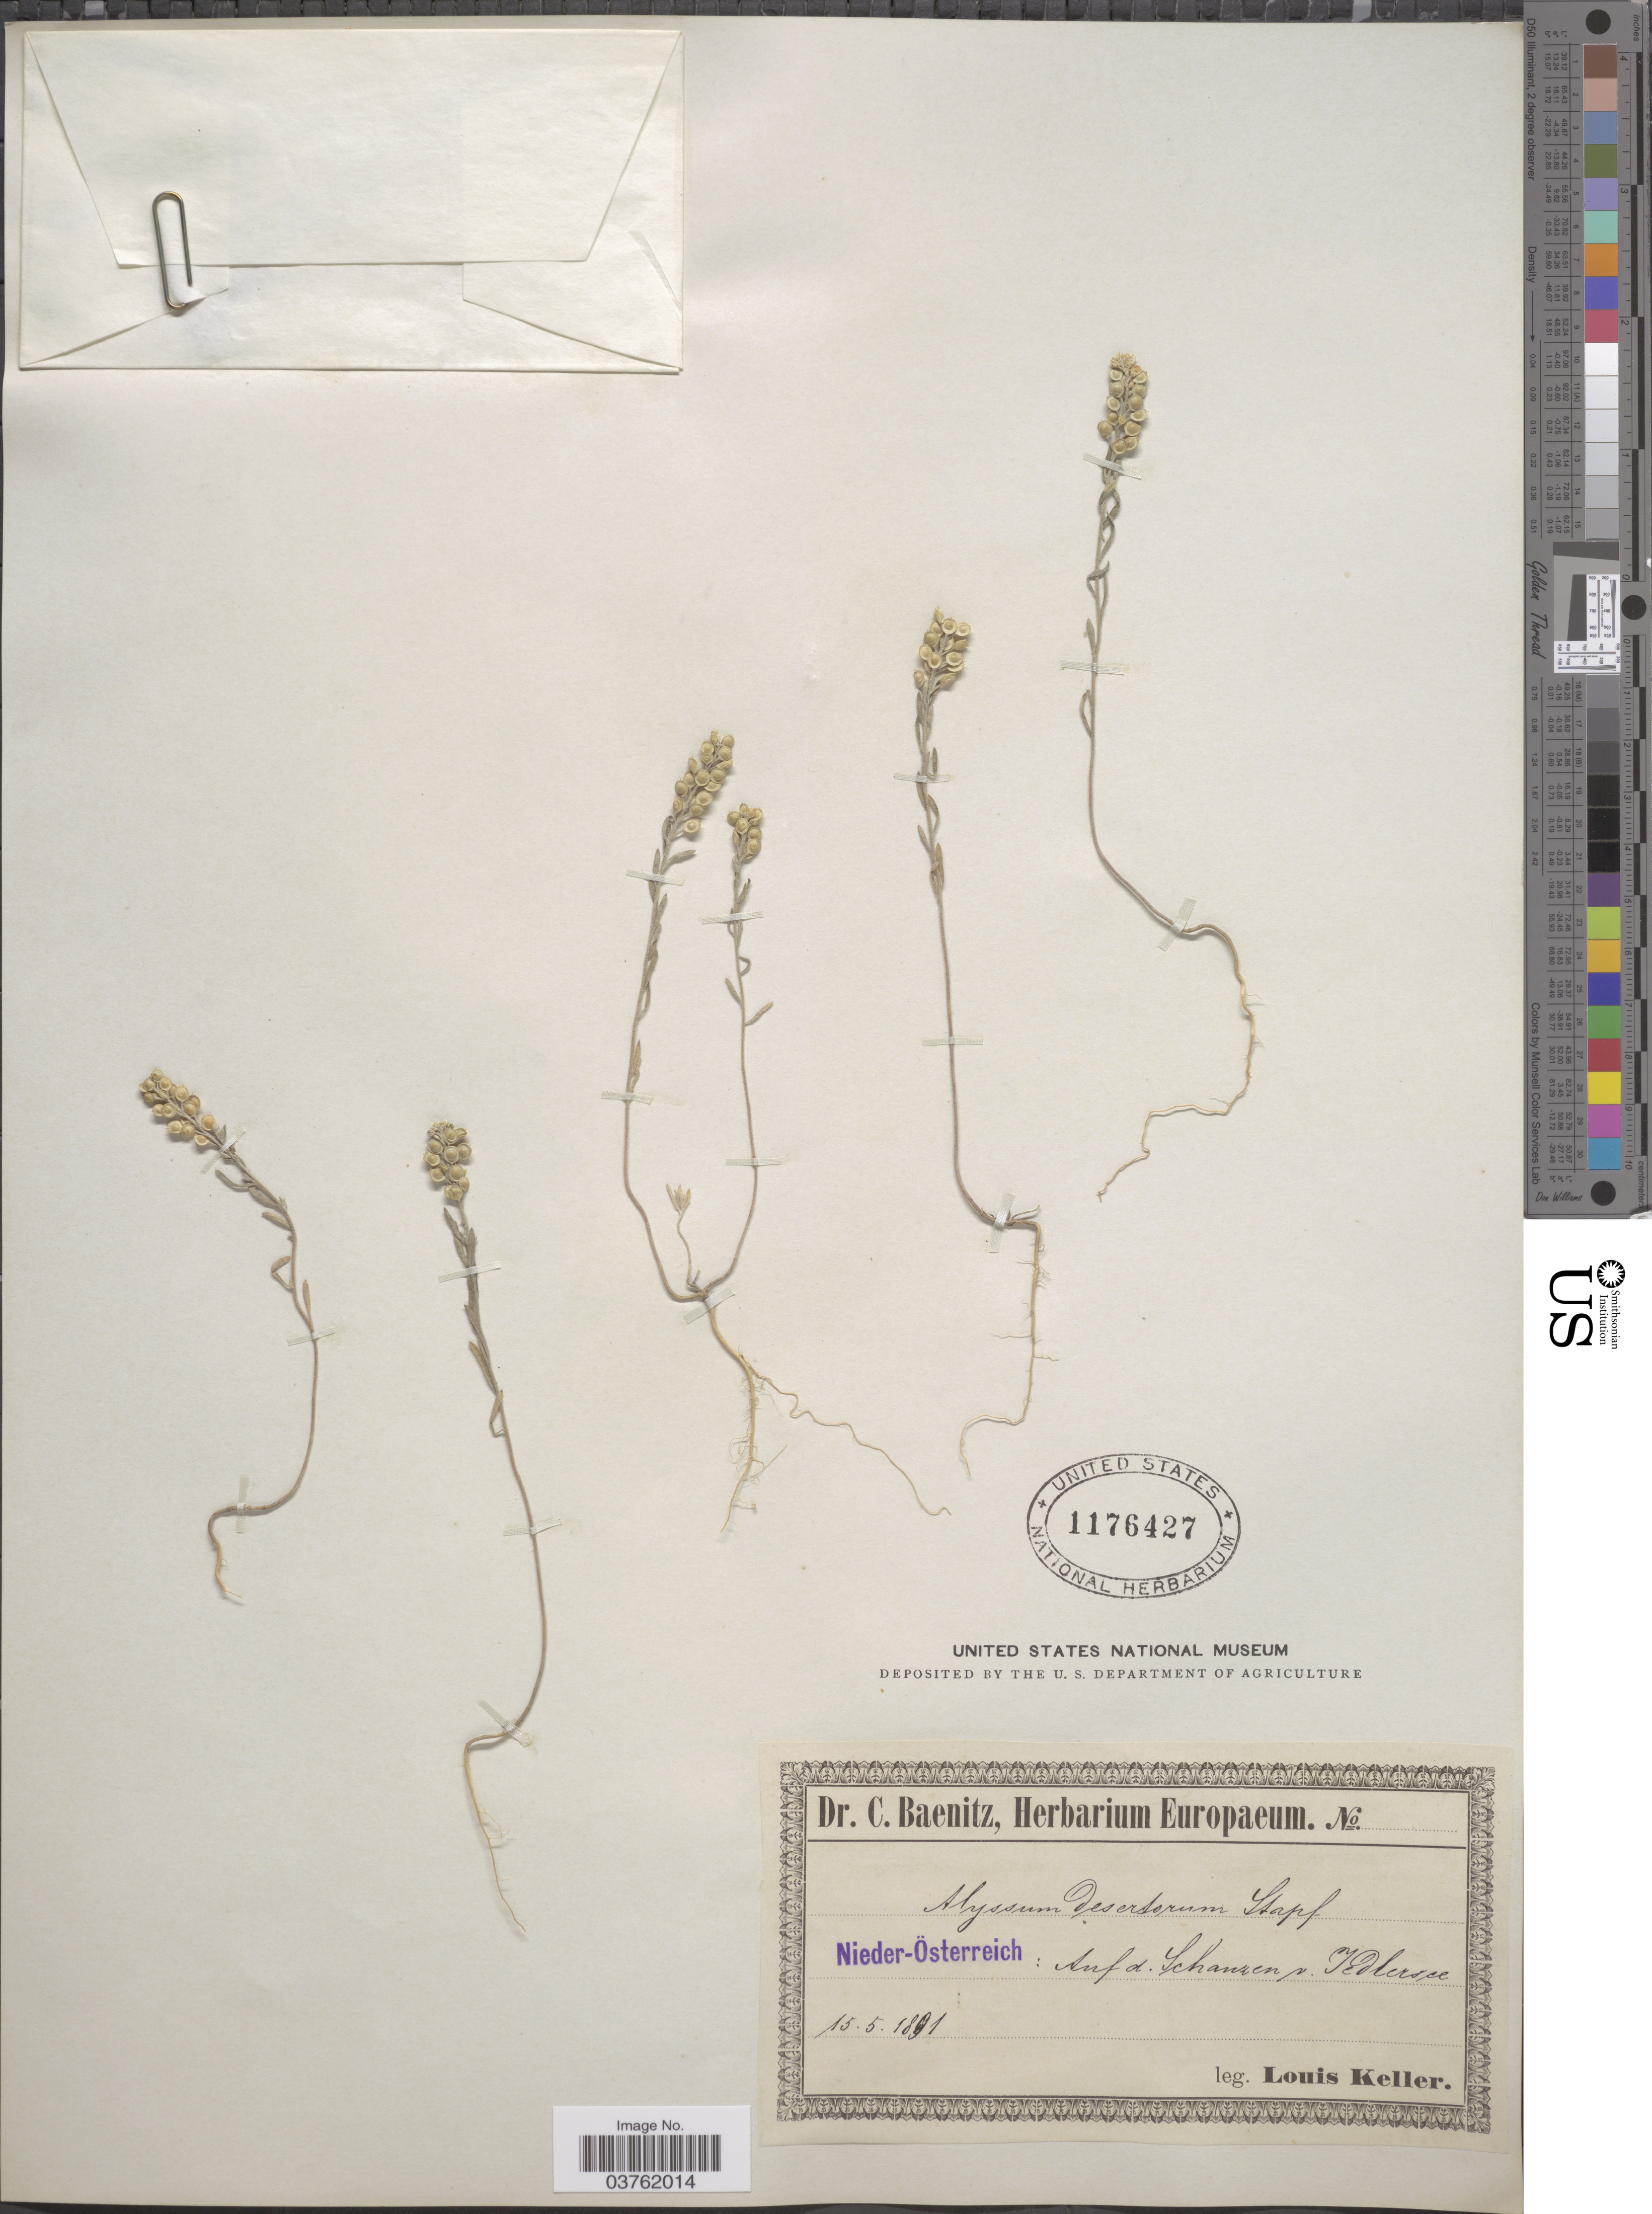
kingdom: Plantae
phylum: Tracheophyta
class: Magnoliopsida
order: Brassicales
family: Brassicaceae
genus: Alyssum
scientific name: Alyssum desertorum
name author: Stapf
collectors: L. Keller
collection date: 1891-05-15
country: Austria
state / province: Niederosterreich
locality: Auf d. Schanzen v. Tedlersee.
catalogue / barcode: US 1176427